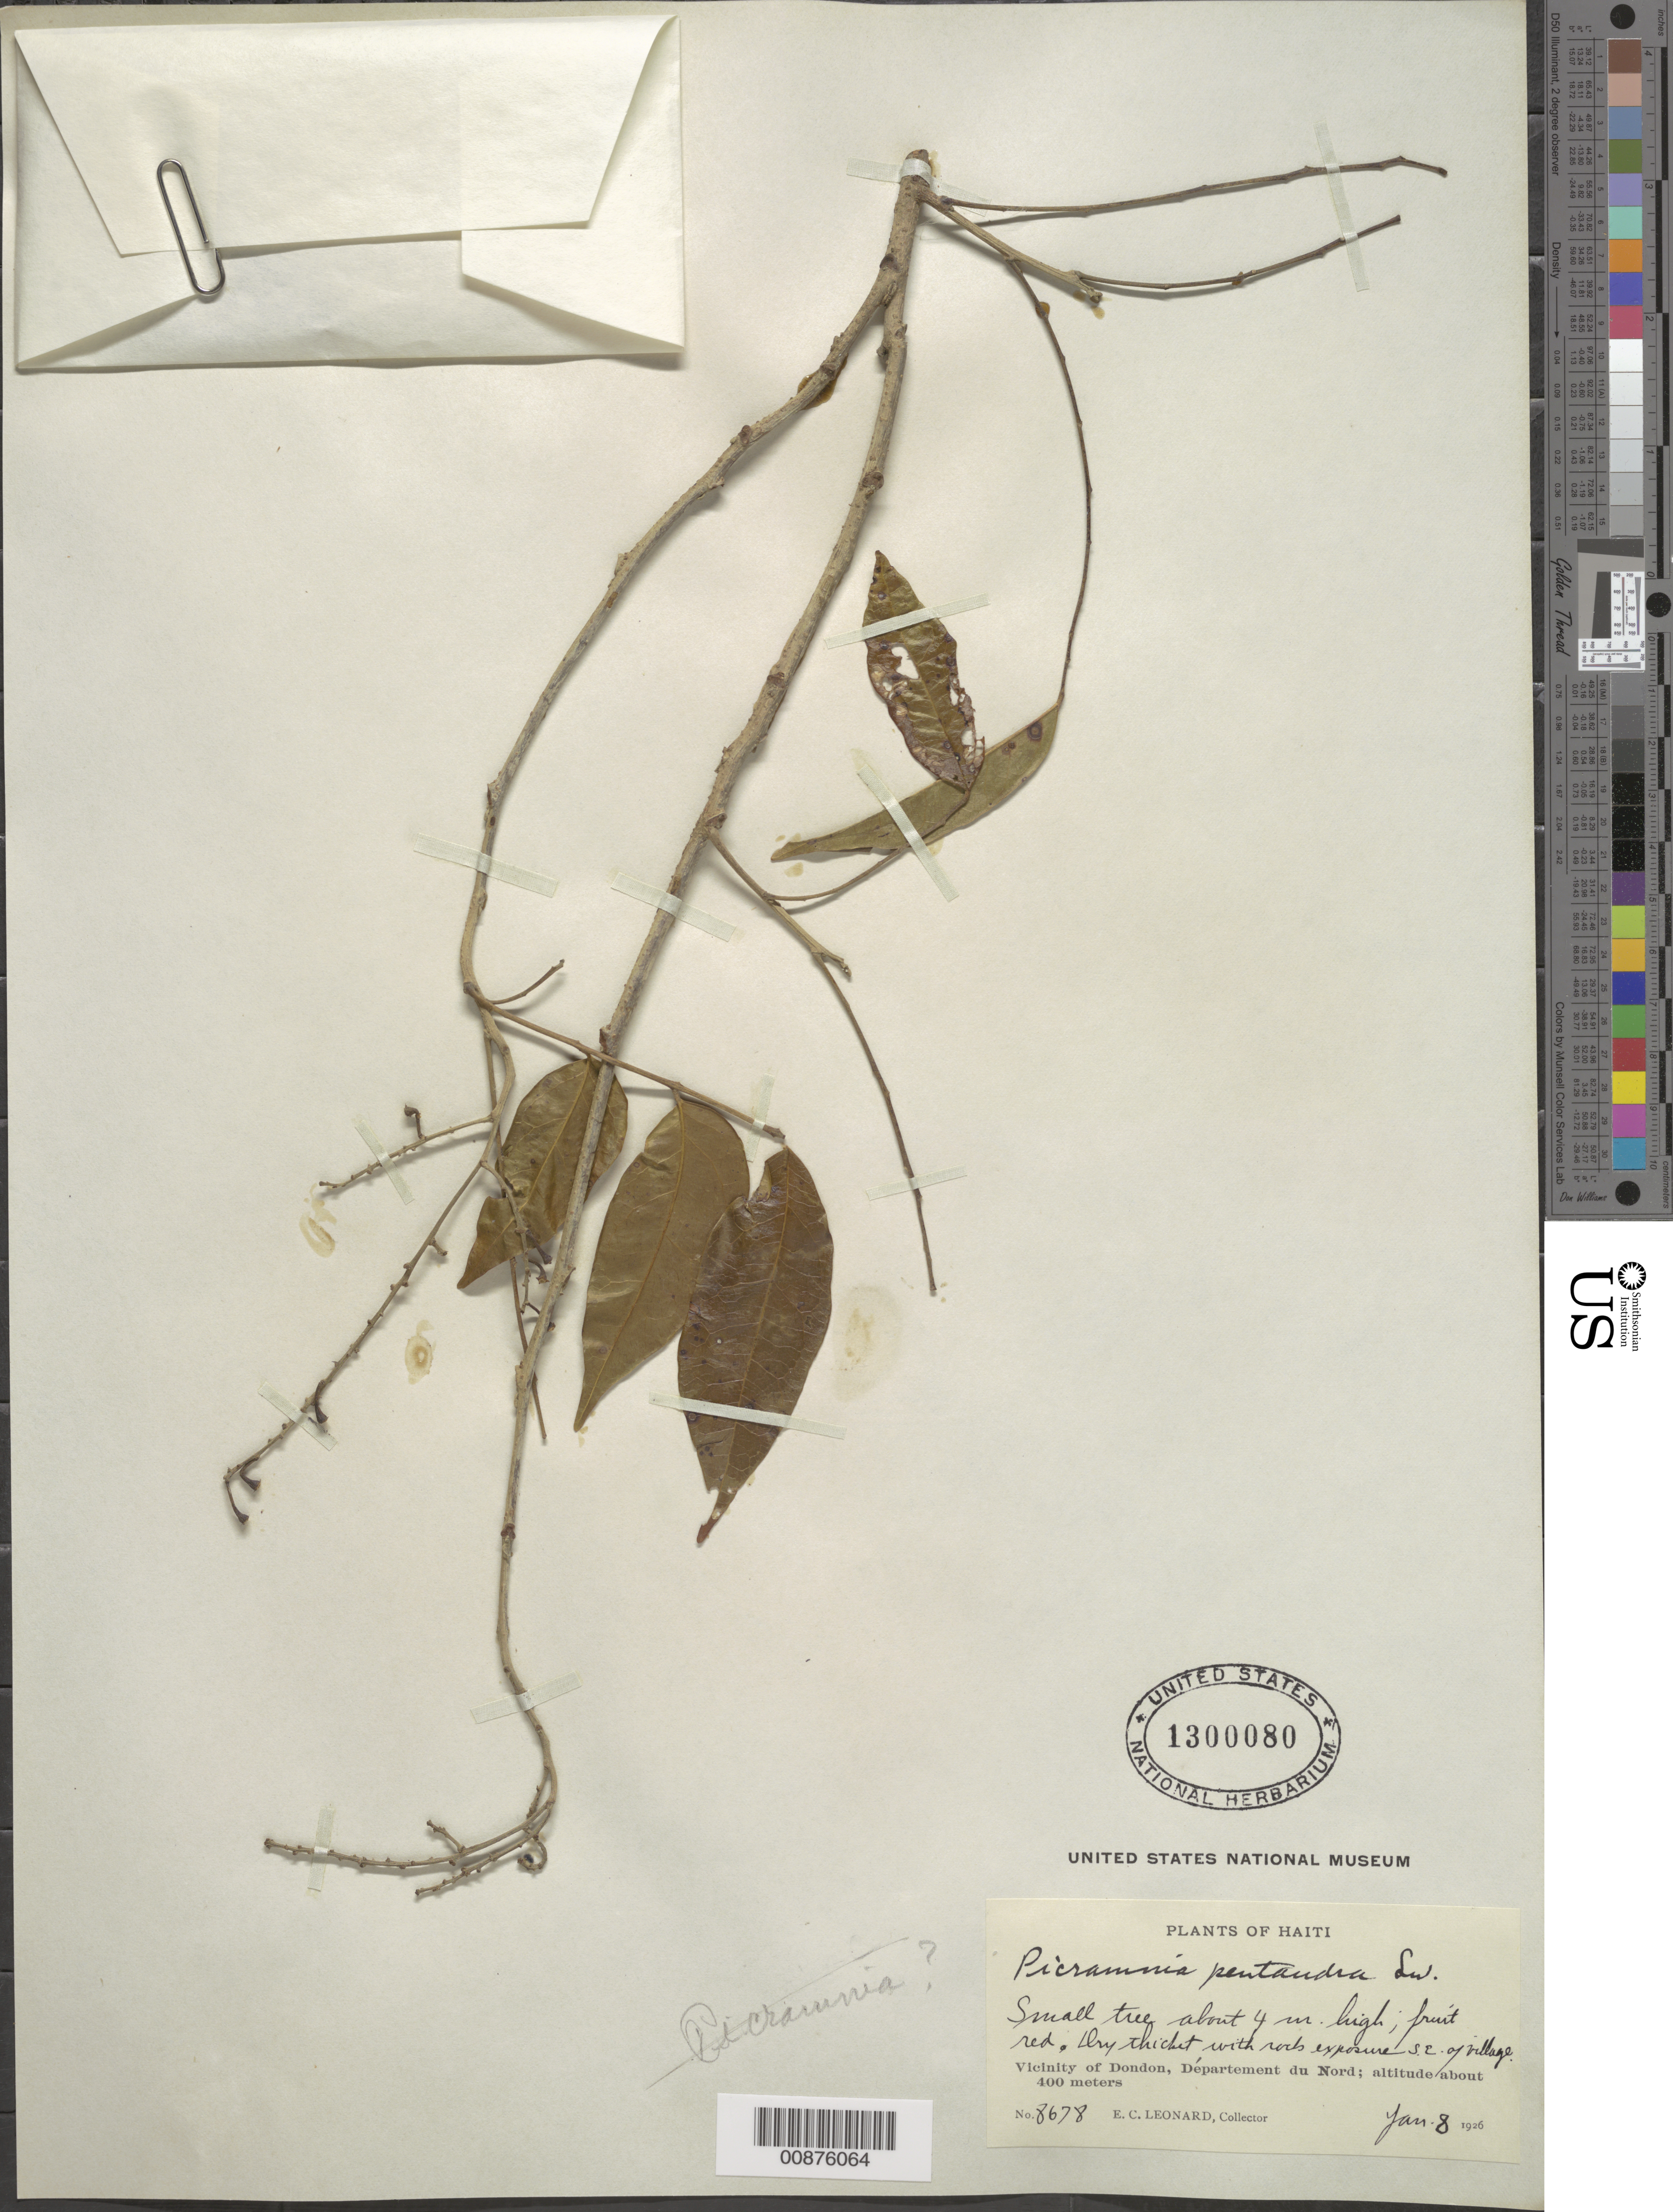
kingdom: Plantae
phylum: Tracheophyta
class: Magnoliopsida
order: Picramniales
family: Picramniaceae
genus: Picramnia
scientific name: Picramnia pentandra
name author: Sw.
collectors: E. C. Leonard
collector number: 8678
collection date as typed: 08 Jan 1926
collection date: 1926-01-08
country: Haiti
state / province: Nord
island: Hispaniola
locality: Vicinity of Dondon, SE of village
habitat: Dry thicket with rock exposure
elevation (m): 400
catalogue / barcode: US 1300080